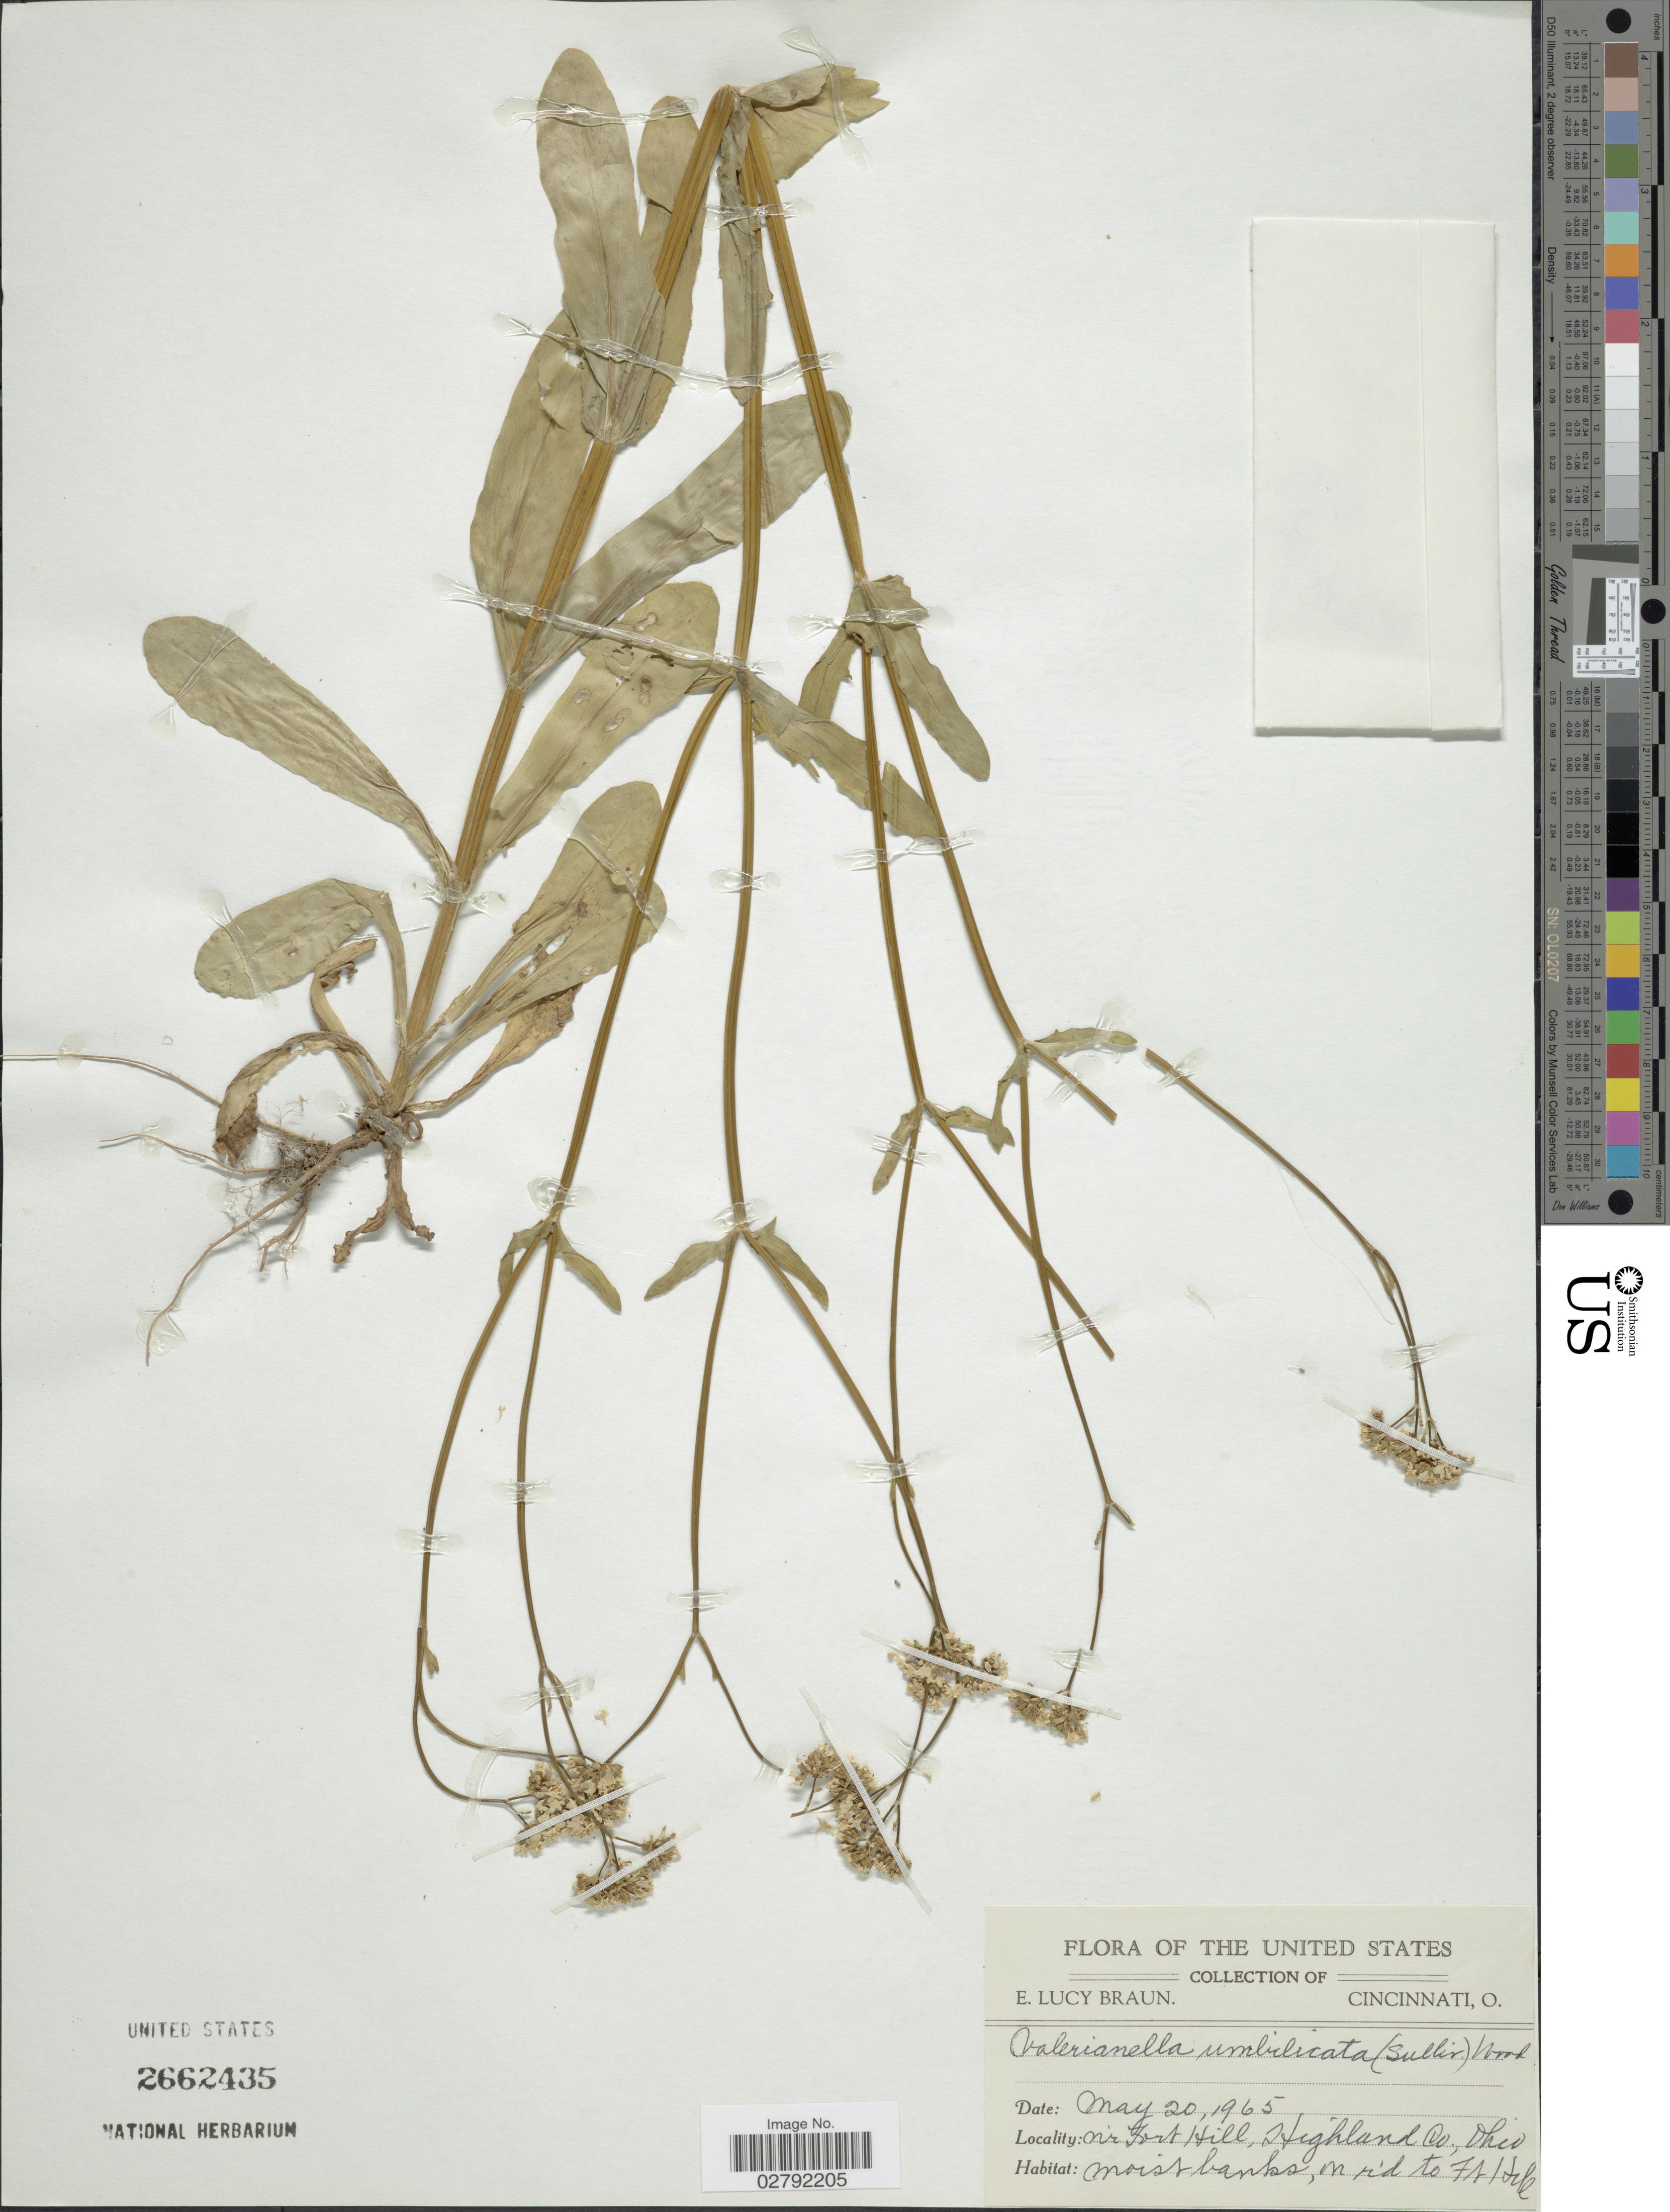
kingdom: Plantae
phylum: Tracheophyta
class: Magnoliopsida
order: Dipsacales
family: Caprifoliaceae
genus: Valerianella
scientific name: Valerianella umbilicata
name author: (Sull.) Alph. Wood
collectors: E. L. Braun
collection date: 1965-05-20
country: United States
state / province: Ohio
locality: Nr Fort Hill, Highland Co., on rd to Ft Hill.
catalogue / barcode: US 2662435